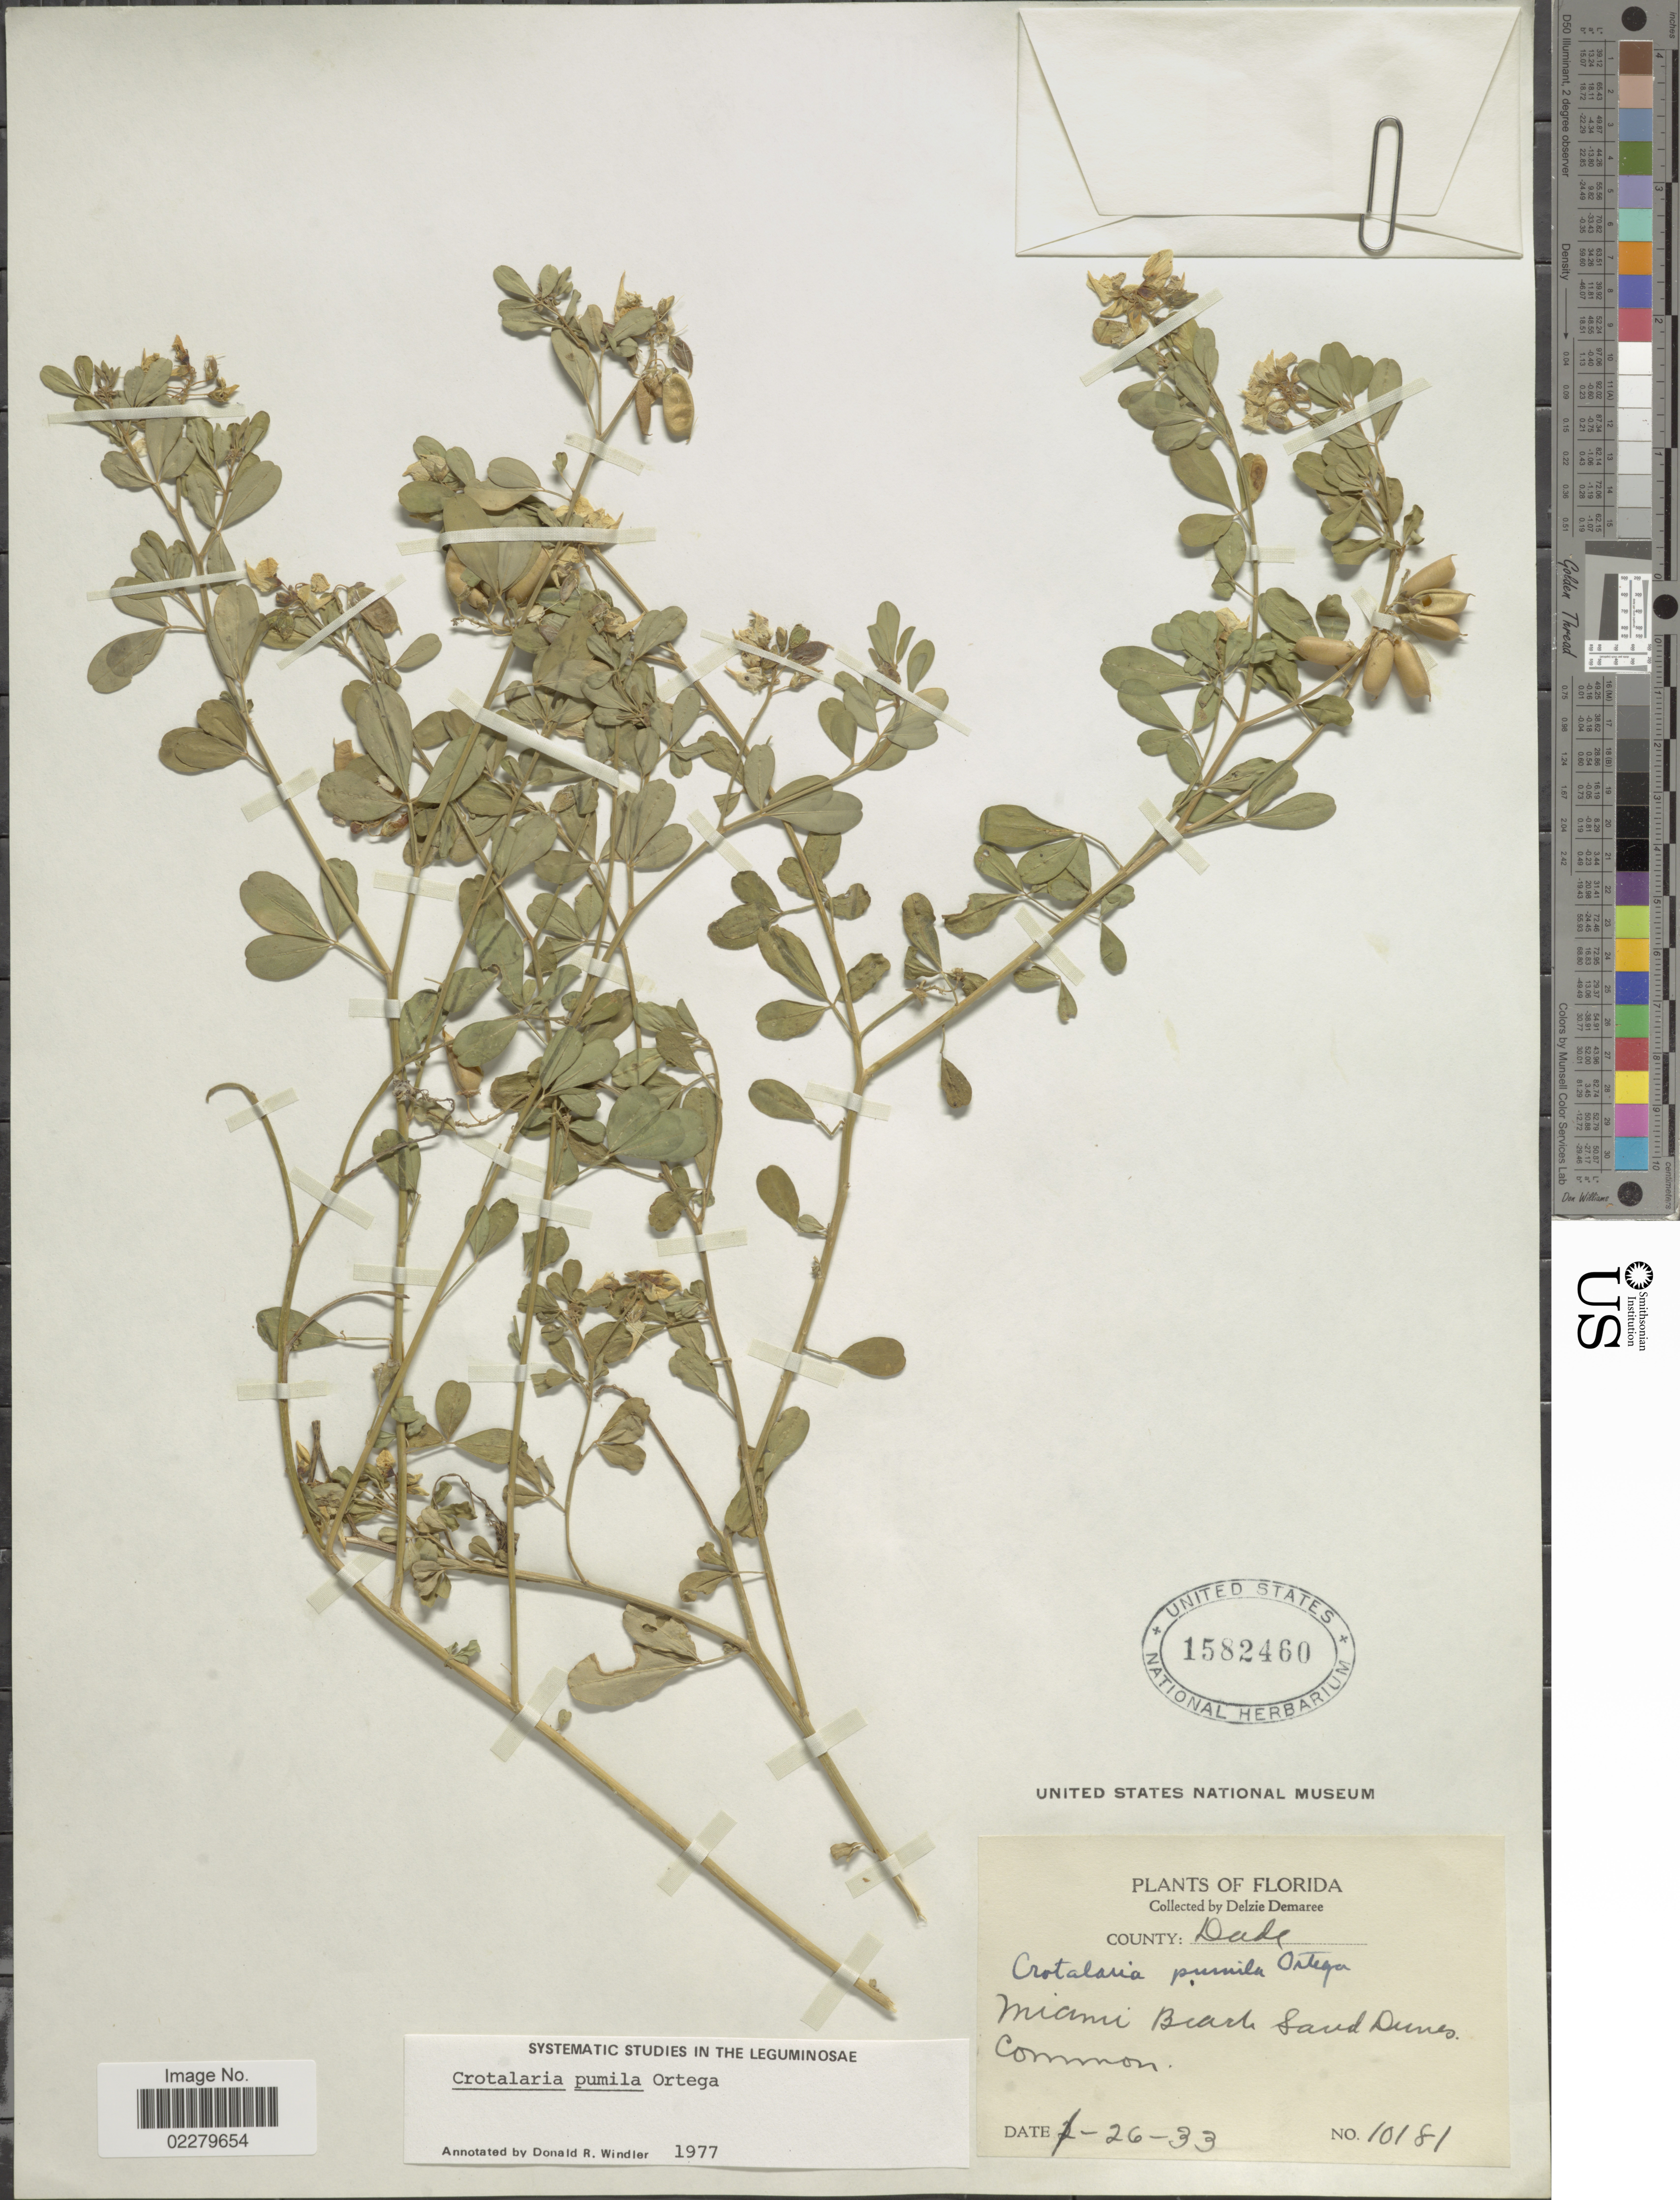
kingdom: Plantae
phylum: Tracheophyta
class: Magnoliopsida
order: Fabales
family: Fabaceae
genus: Crotalaria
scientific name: Crotalaria pumila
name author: Ortega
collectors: D. Demaree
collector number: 10181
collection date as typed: Transcribed d/m/y: 26/1/33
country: United States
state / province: Florida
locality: Miami Beach Sand Dunes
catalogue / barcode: US 1582460